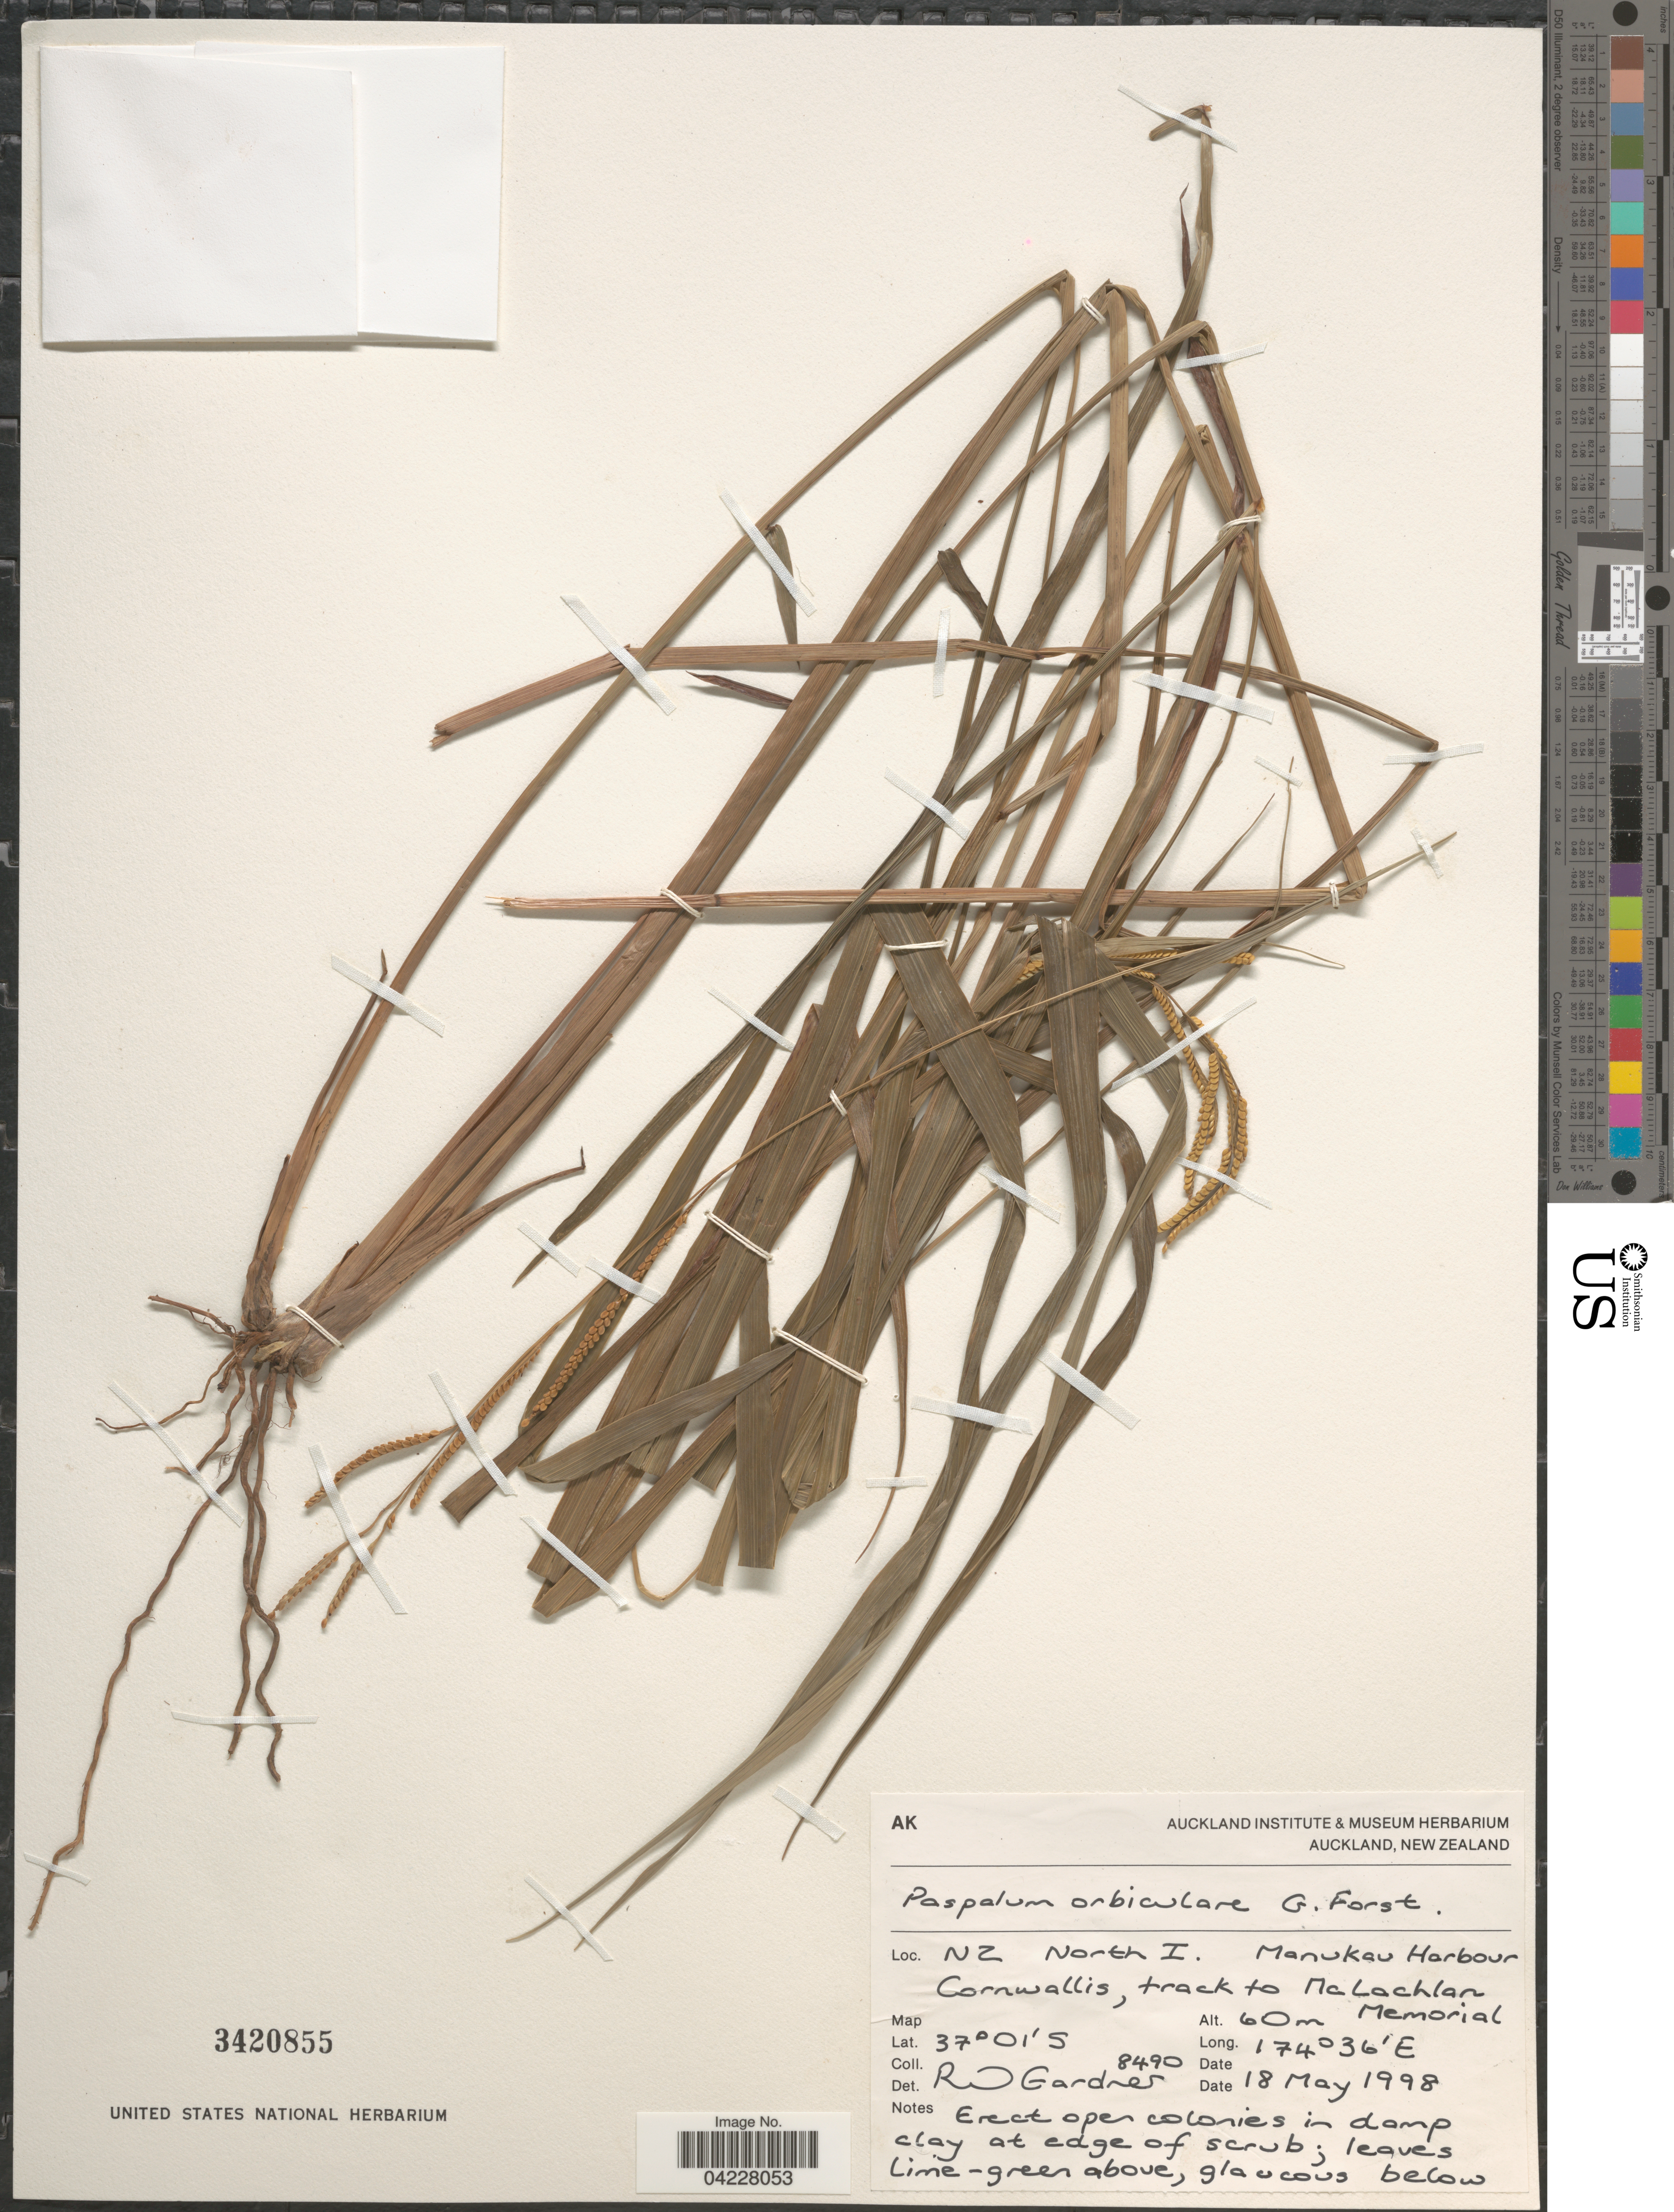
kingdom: Plantae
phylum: Tracheophyta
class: Liliopsida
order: Poales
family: Poaceae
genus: Paspalum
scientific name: Paspalum orbiculare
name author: G. Forst.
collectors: R. O. Gardner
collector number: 8490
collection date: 1998-05-18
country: New Zealand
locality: NZ. North I. Manukau Harbour. Cornwallis, track to Mclachlan Memorial.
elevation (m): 60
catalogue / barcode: US 3420855